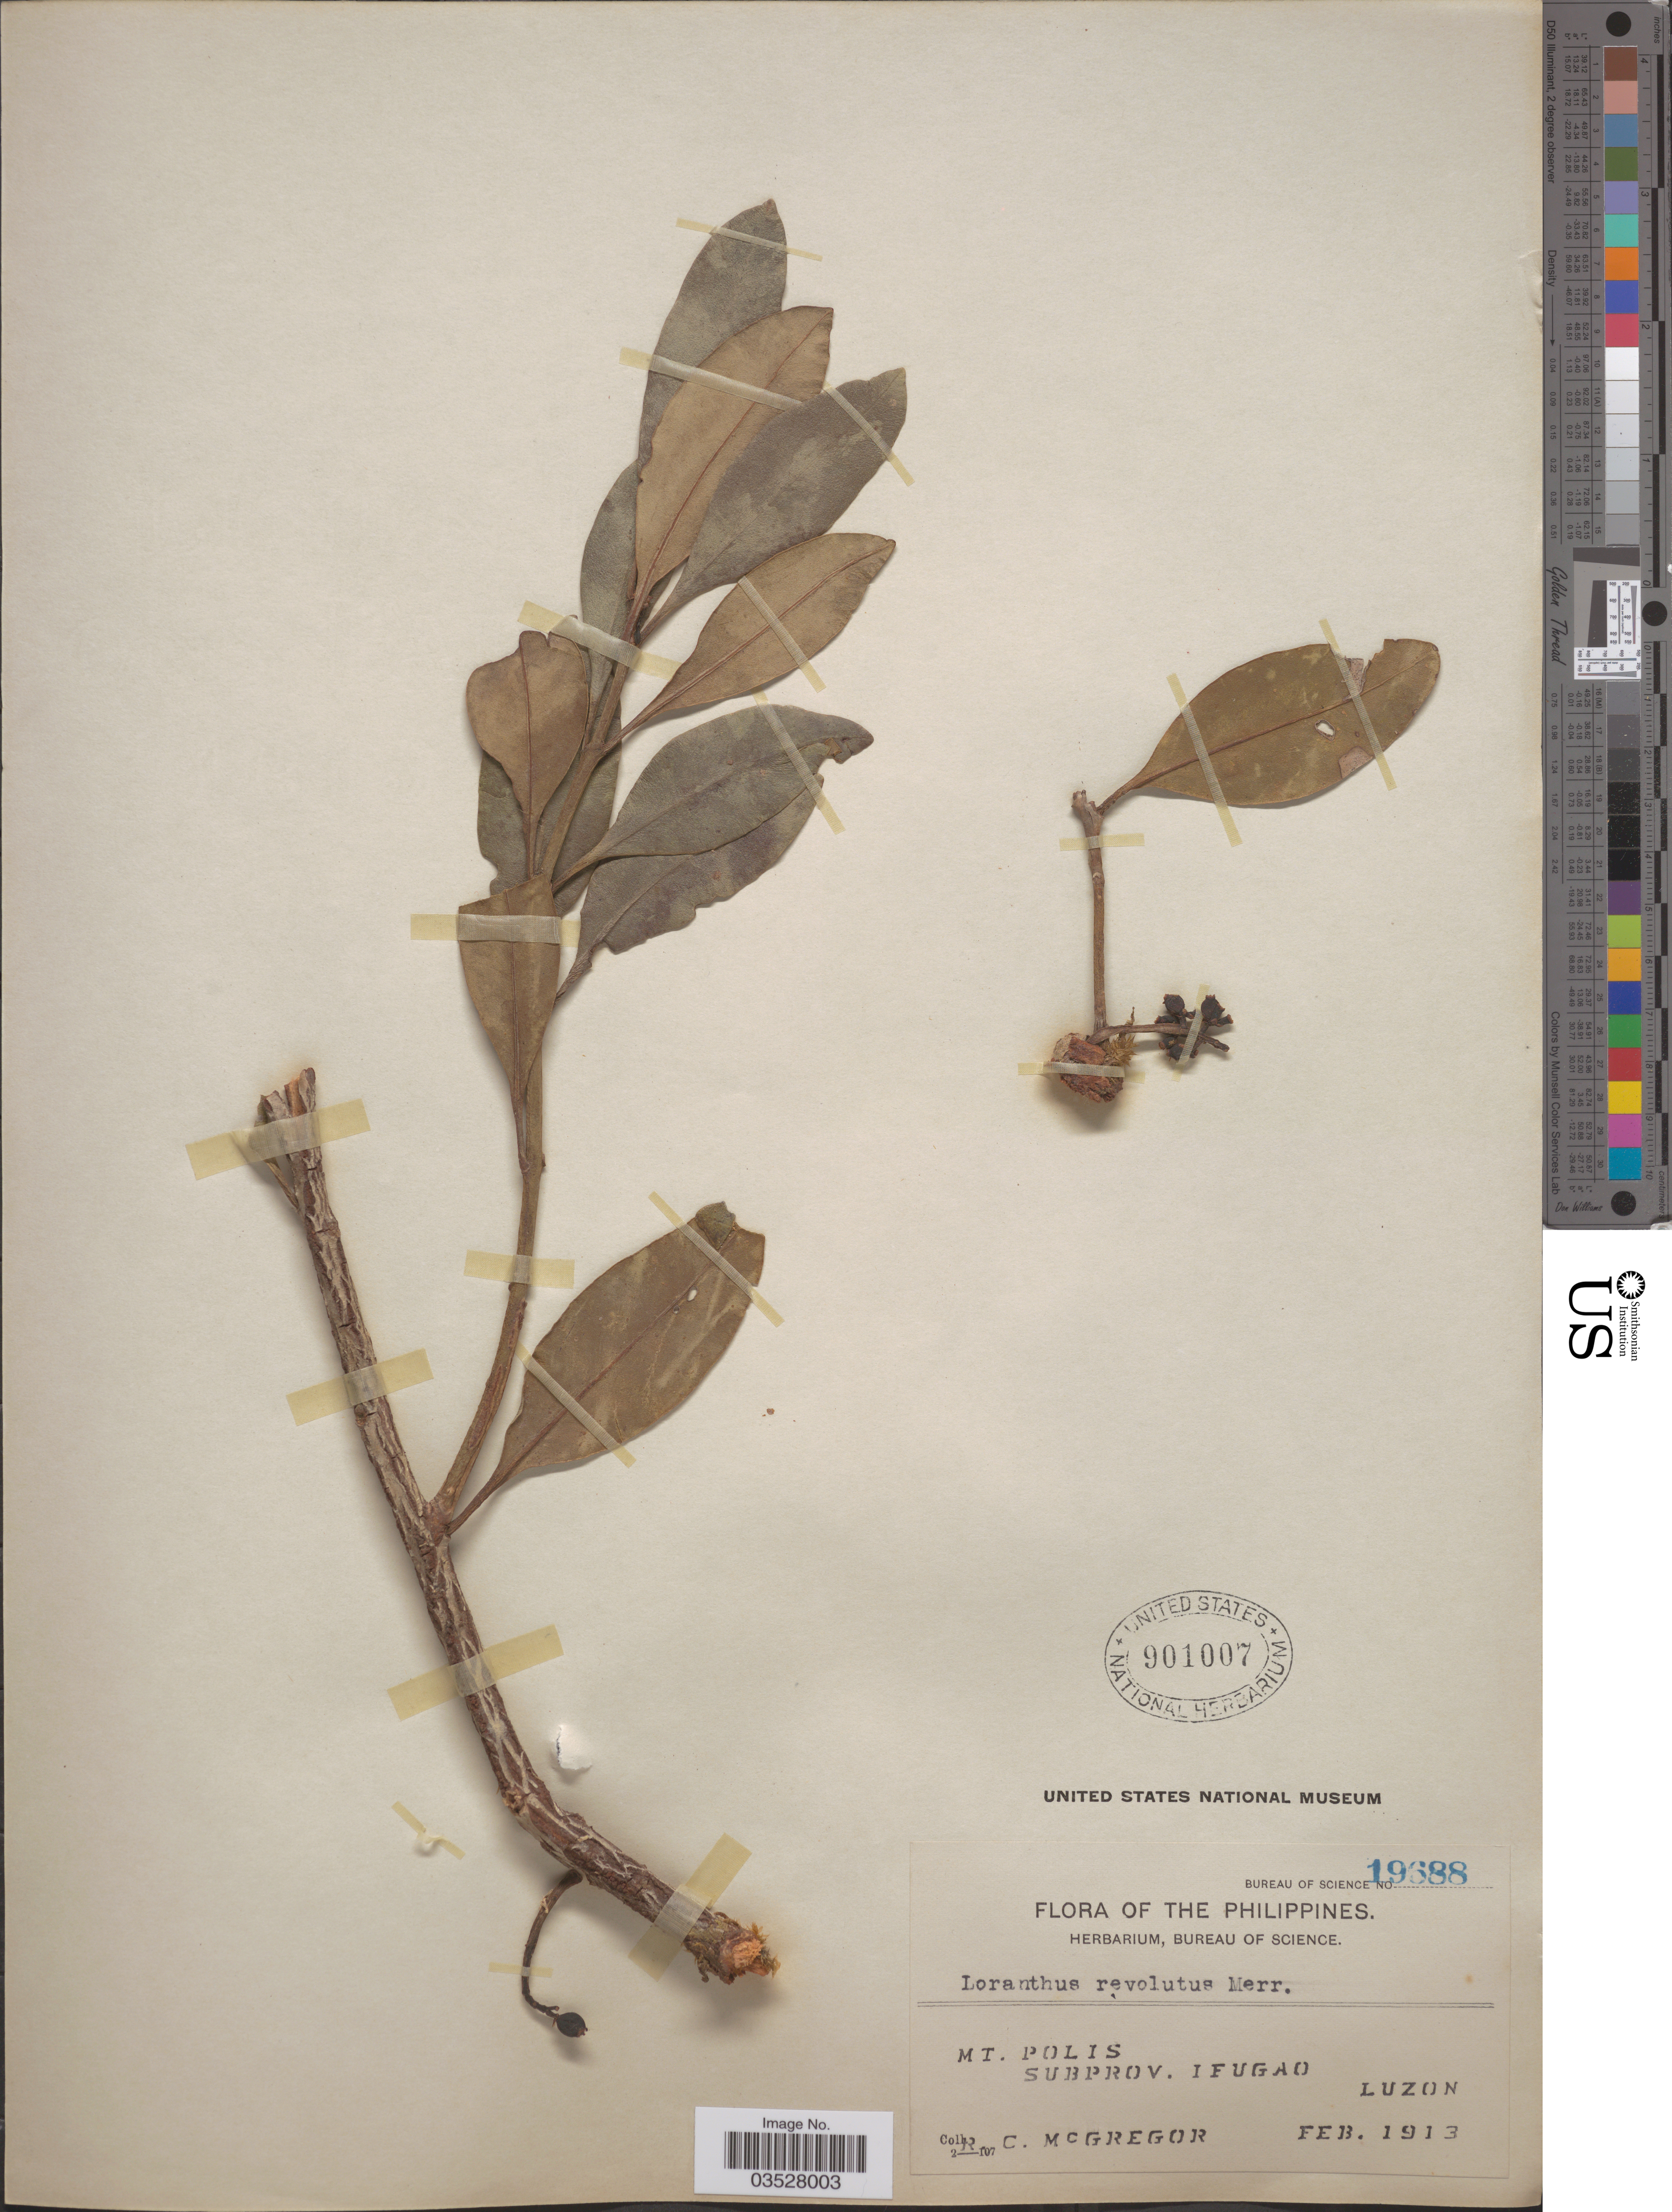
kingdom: Plantae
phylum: Tracheophyta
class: Magnoliopsida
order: Santalales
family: Loranthaceae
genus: Decaisnina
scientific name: Decaisnina revoluta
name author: (Merr.) Barlow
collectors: R. C. McGregor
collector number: Bureau of Science 19688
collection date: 1913-02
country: Philippines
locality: Mt. Polis. Subprov. Ifugao. Luzon.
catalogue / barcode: US 901007